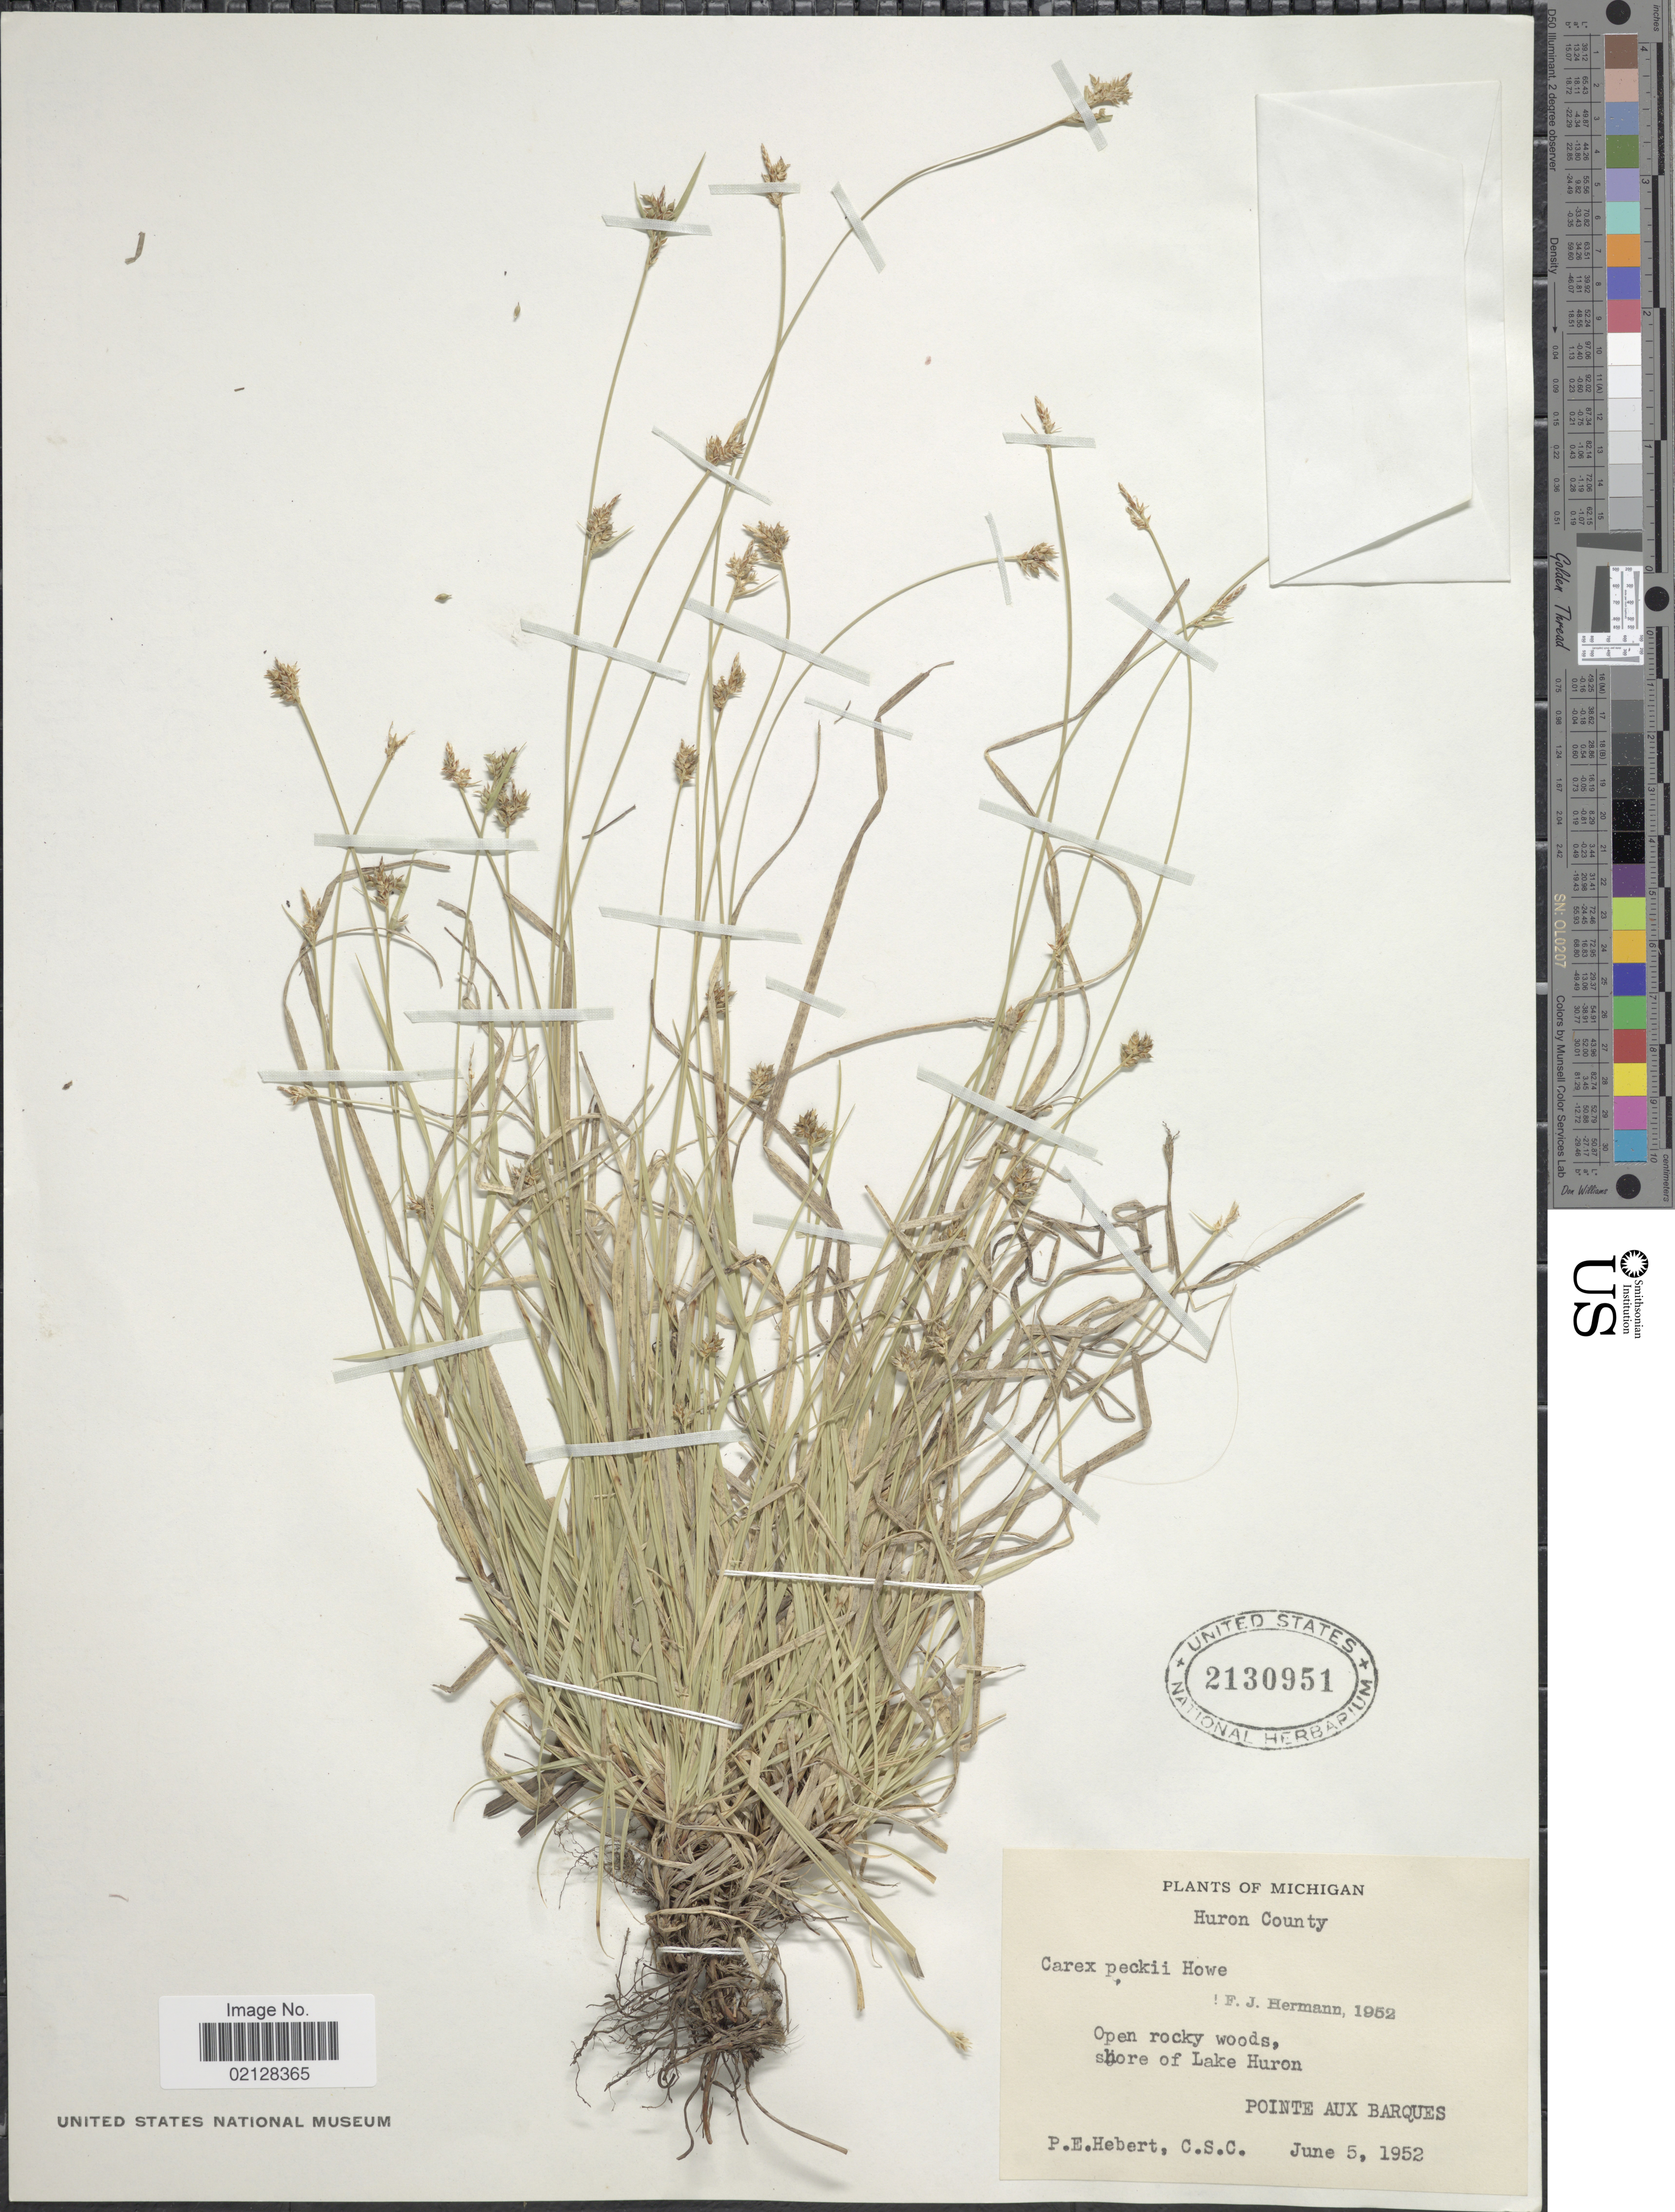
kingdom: Plantae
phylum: Tracheophyta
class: Liliopsida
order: Poales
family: Cyperaceae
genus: Carex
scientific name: Carex peckii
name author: Howe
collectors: P. Hebert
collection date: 1952-06-05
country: United States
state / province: Michigan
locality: Huron County, Open rocky woods, shore of Lake Huron, Pointe Aux Barques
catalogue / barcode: US 2130951